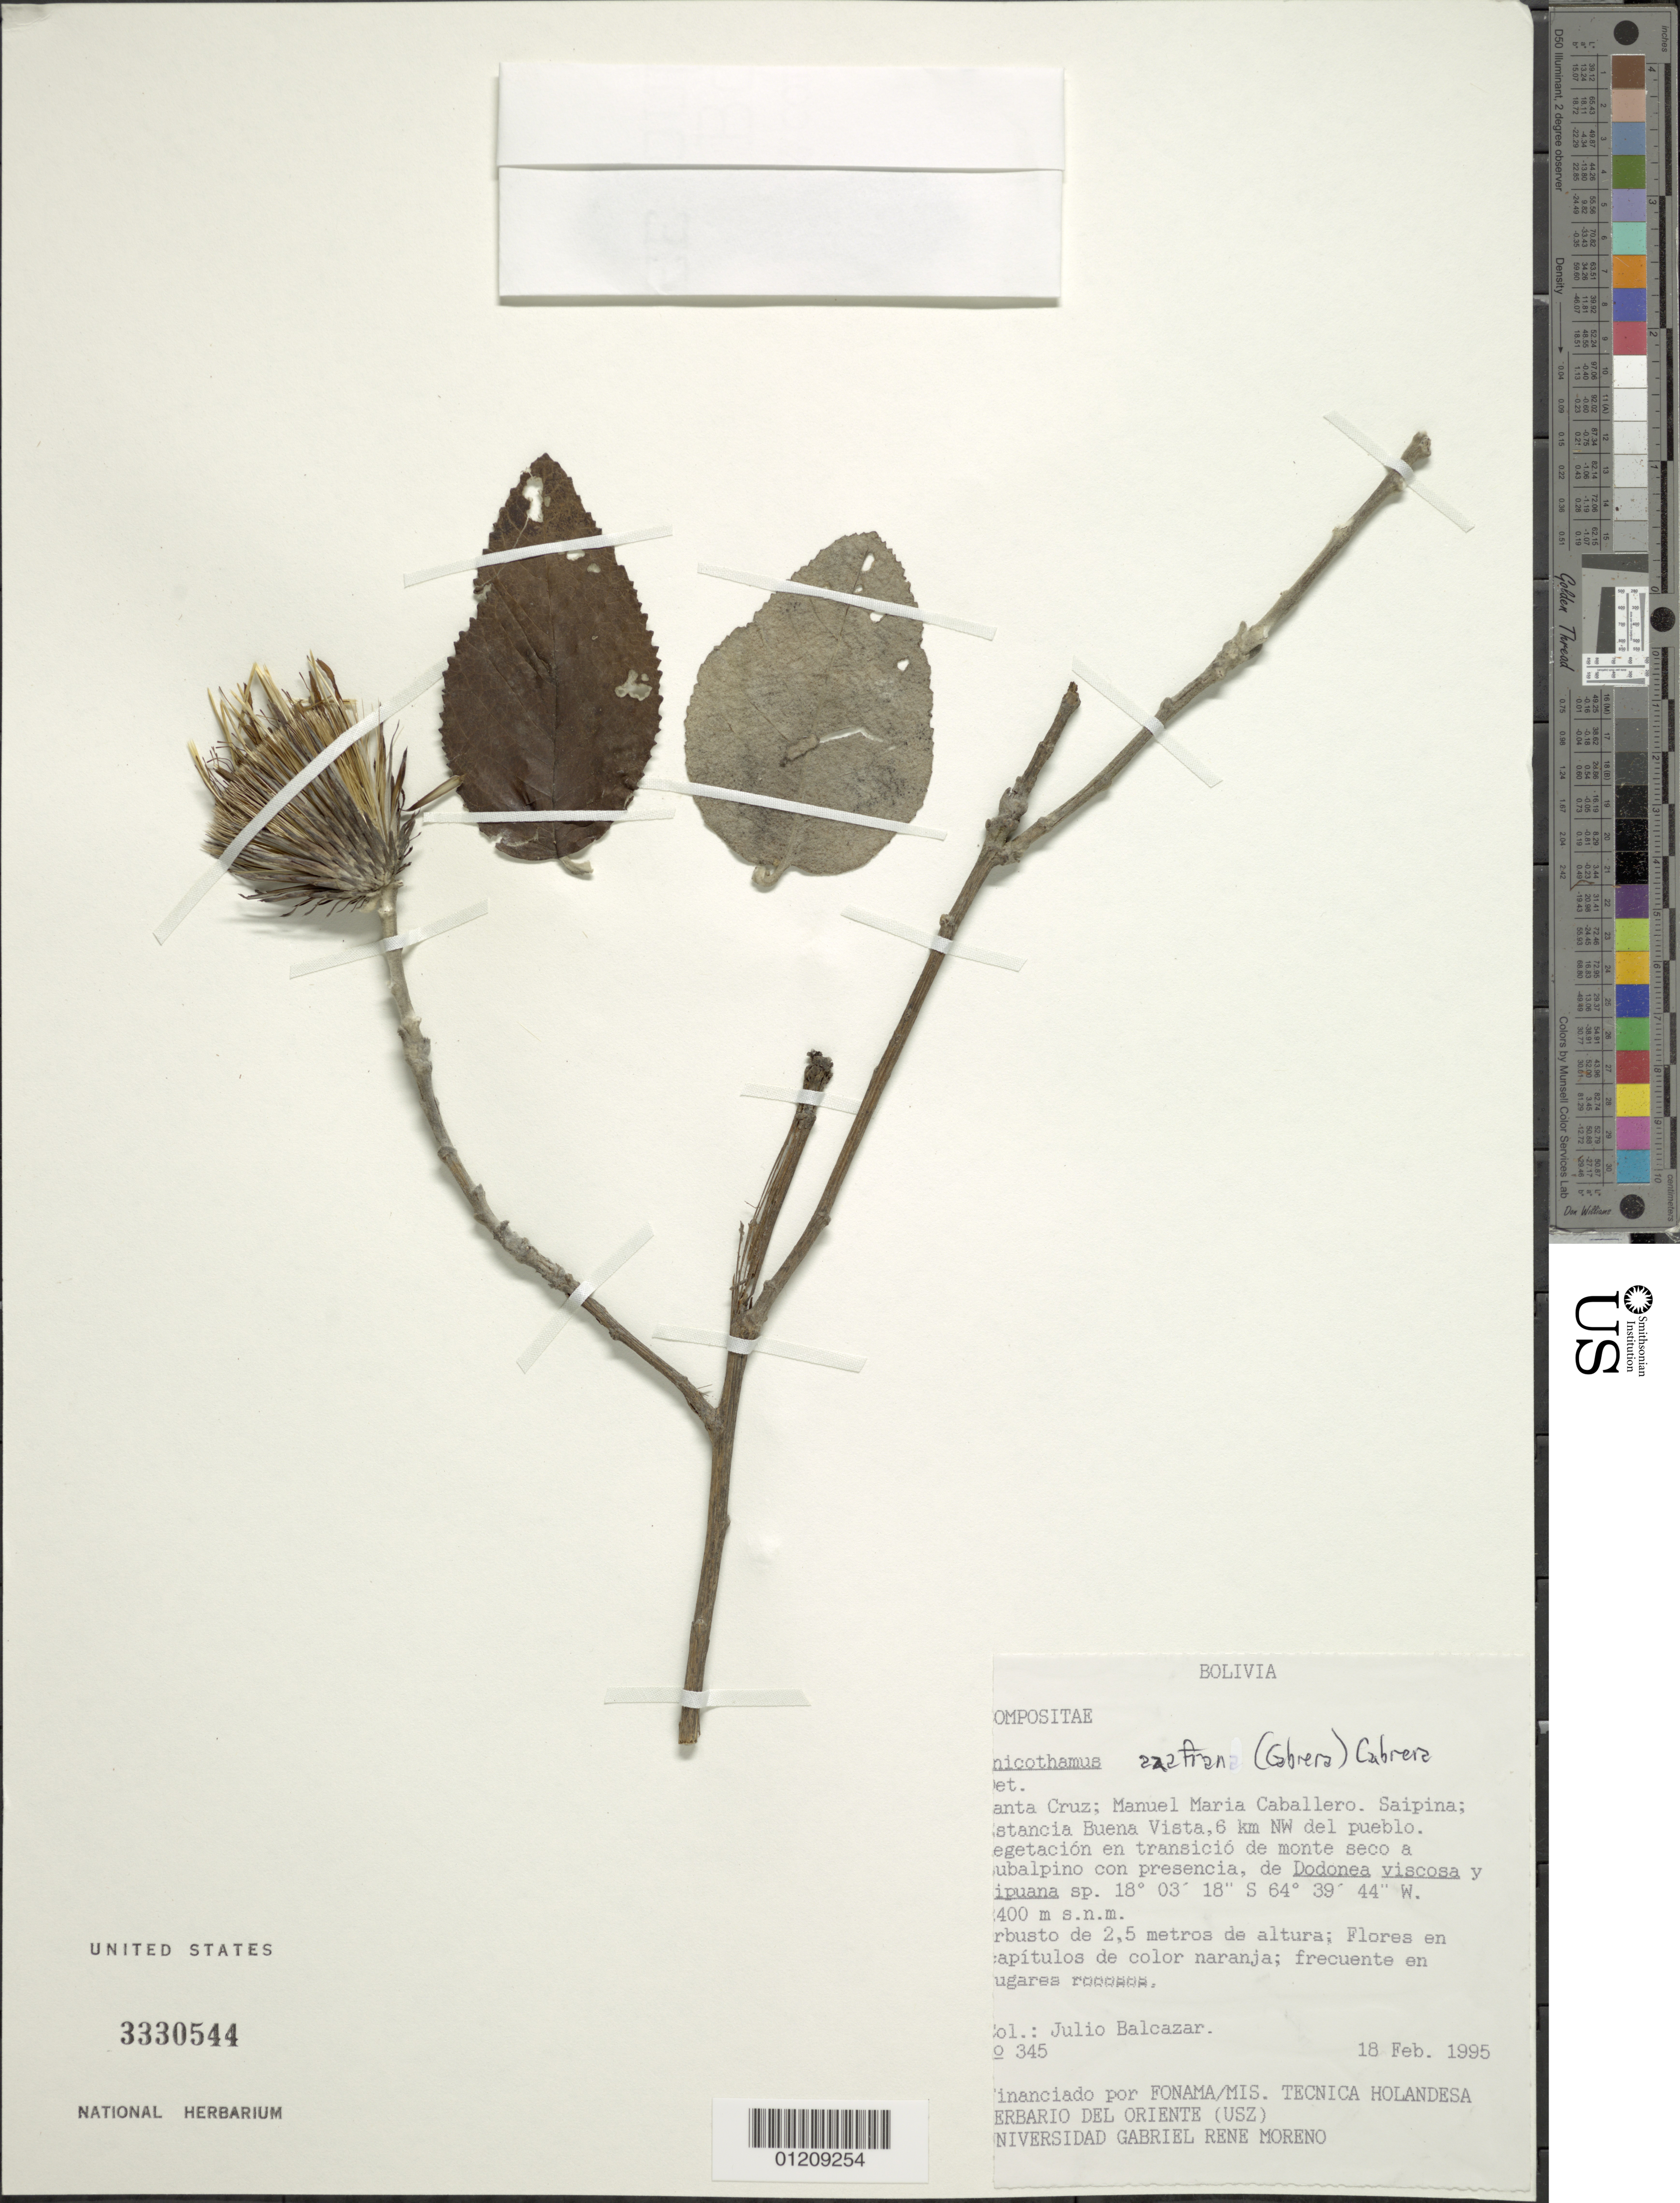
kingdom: Plantae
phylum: Tracheophyta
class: Magnoliopsida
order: Asterales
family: Asteraceae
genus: Cnicothamnus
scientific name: Cnicothamnus azafran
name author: (Cabrera) Cabrera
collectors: J. Balcazar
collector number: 345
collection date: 1995-02-18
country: Bolivia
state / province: Santa Cruz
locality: Manuel Maria Caballero. Saipina; Estancia Buena Vista, 6 km NW del pueblo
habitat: vegetacion en transicio de monte seco a subalpino con presencia, de Dodonea viscosa Y Sipuana sp.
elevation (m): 400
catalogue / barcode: US 3330544